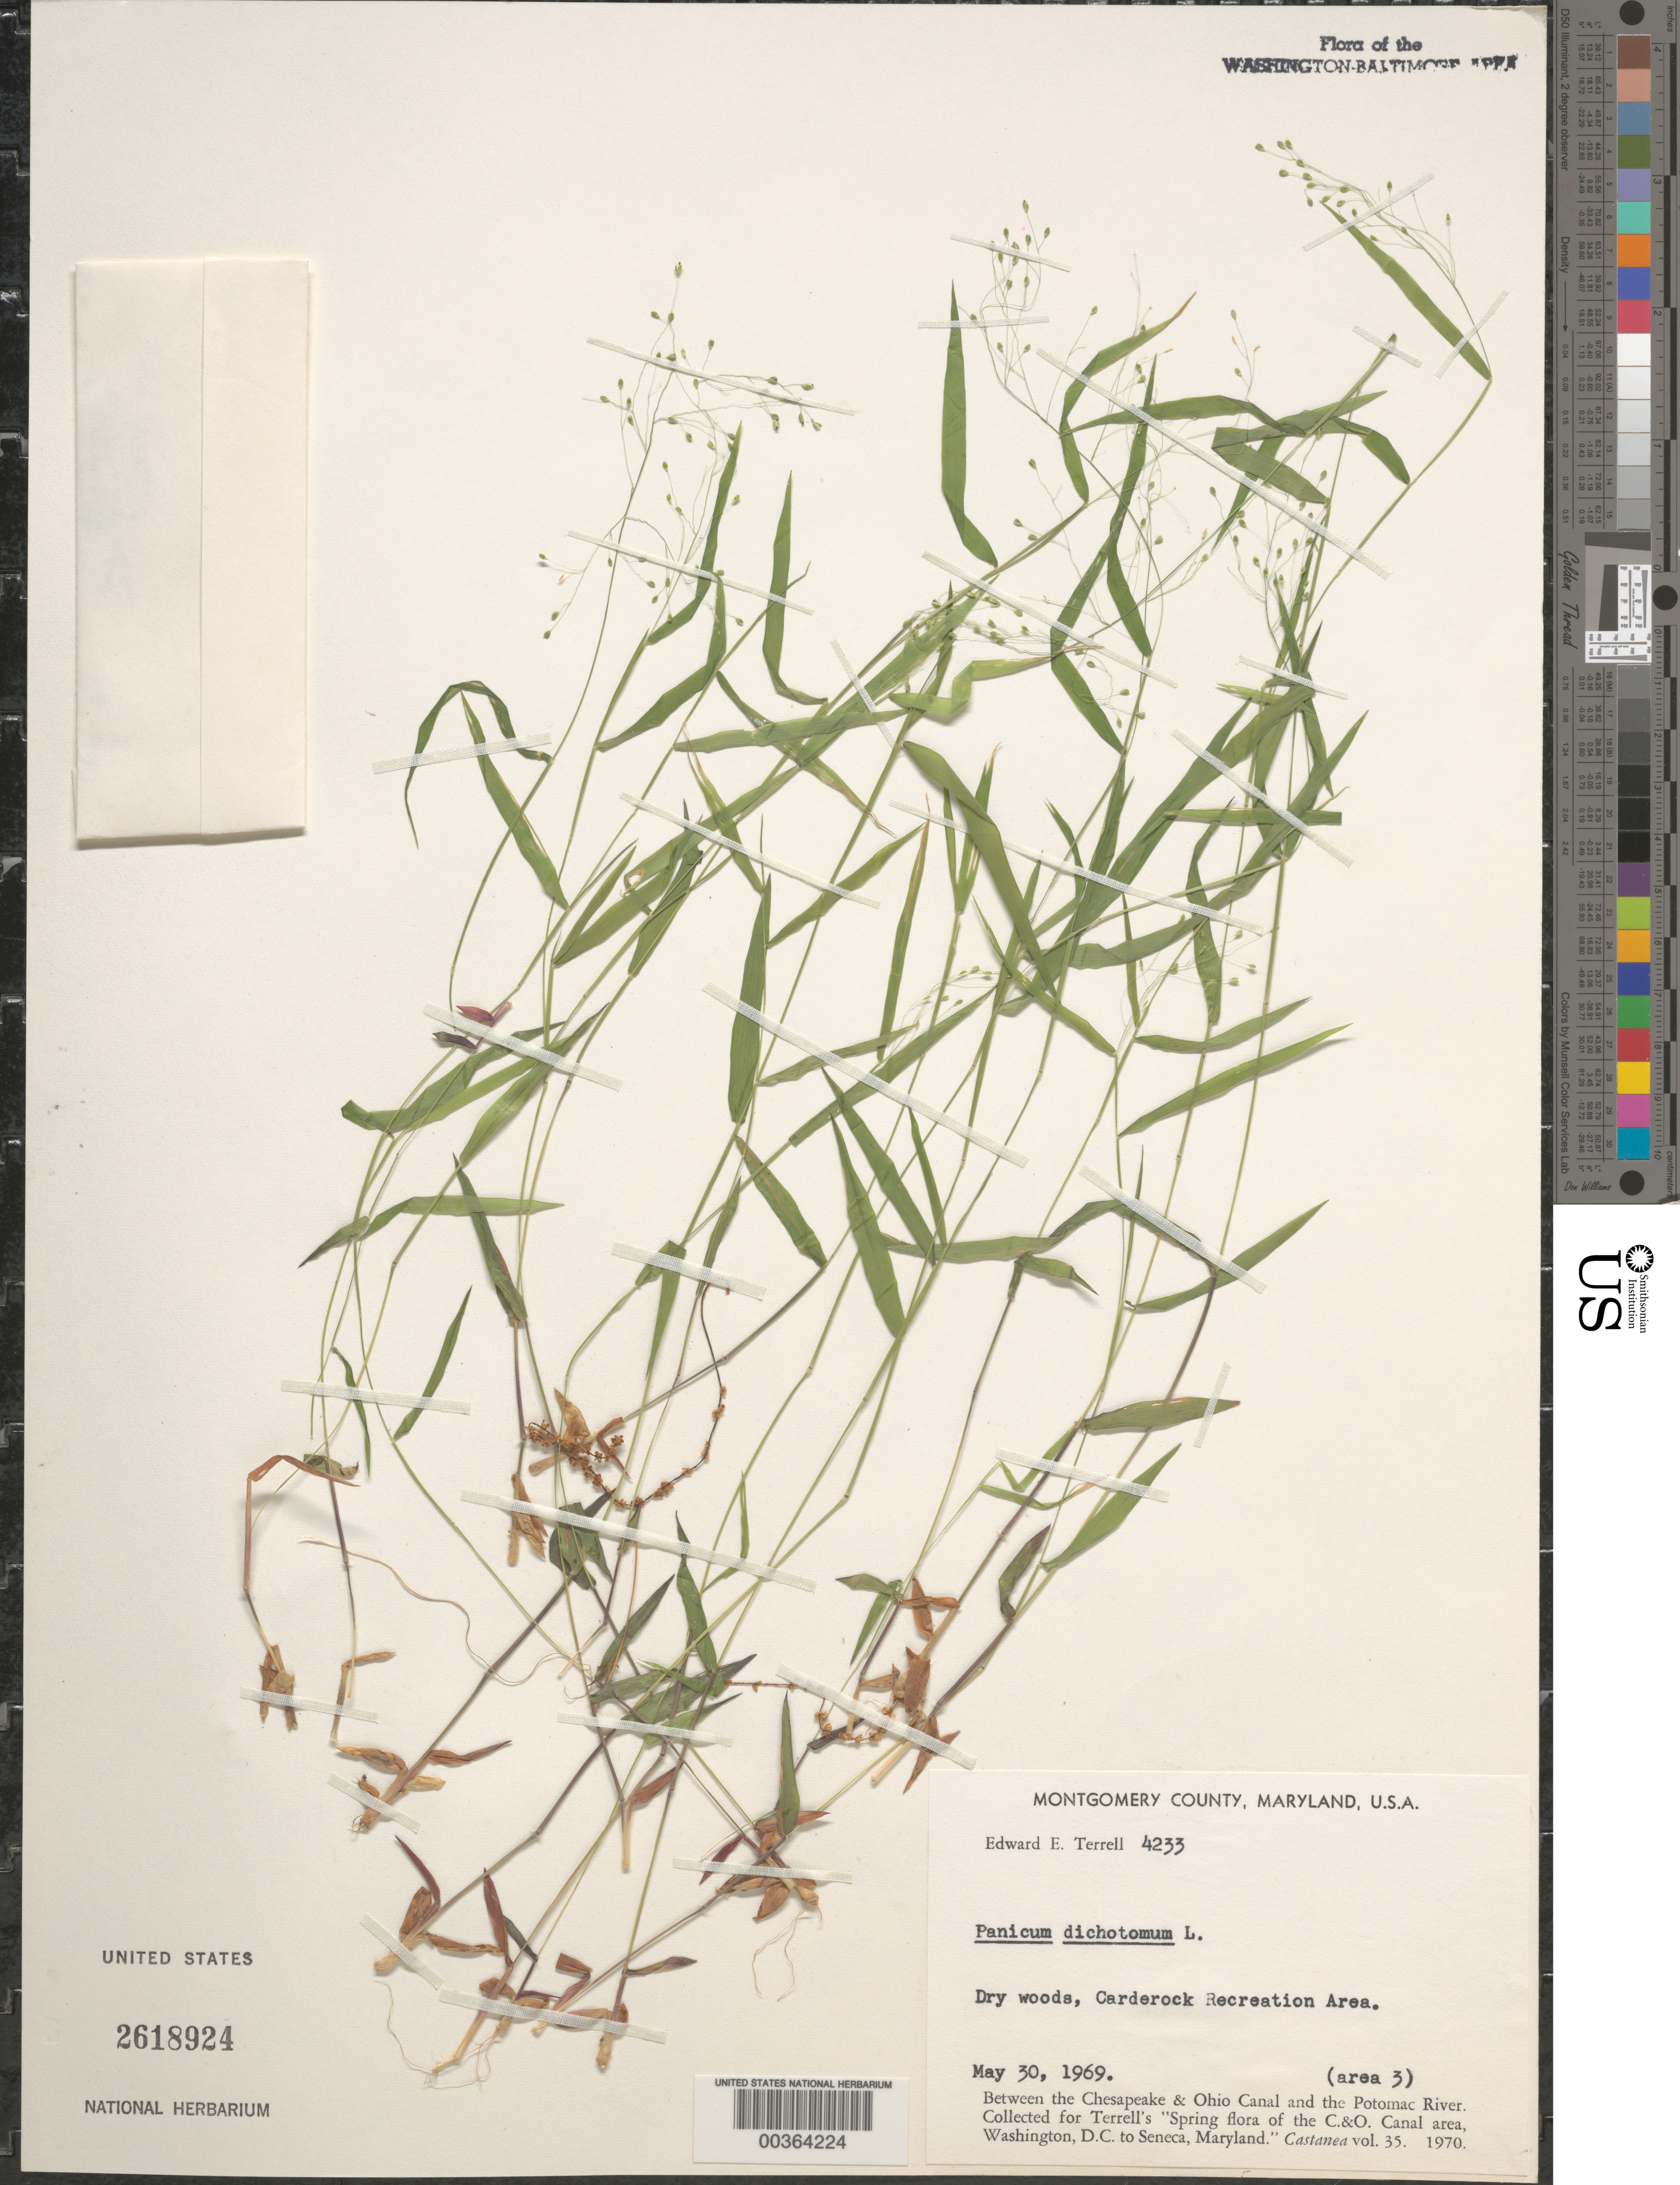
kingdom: Plantae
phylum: Tracheophyta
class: Liliopsida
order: Poales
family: Poaceae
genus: Dichanthelium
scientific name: Dichanthelium dichotomum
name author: (L.) Gould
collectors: E. E. Terrell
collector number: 4233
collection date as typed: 30 May 1969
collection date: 1969-05-30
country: United States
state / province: Maryland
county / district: Montgomery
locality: Carderock Recreation area C. & O. Canal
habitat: Dry woods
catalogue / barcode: US 2618924